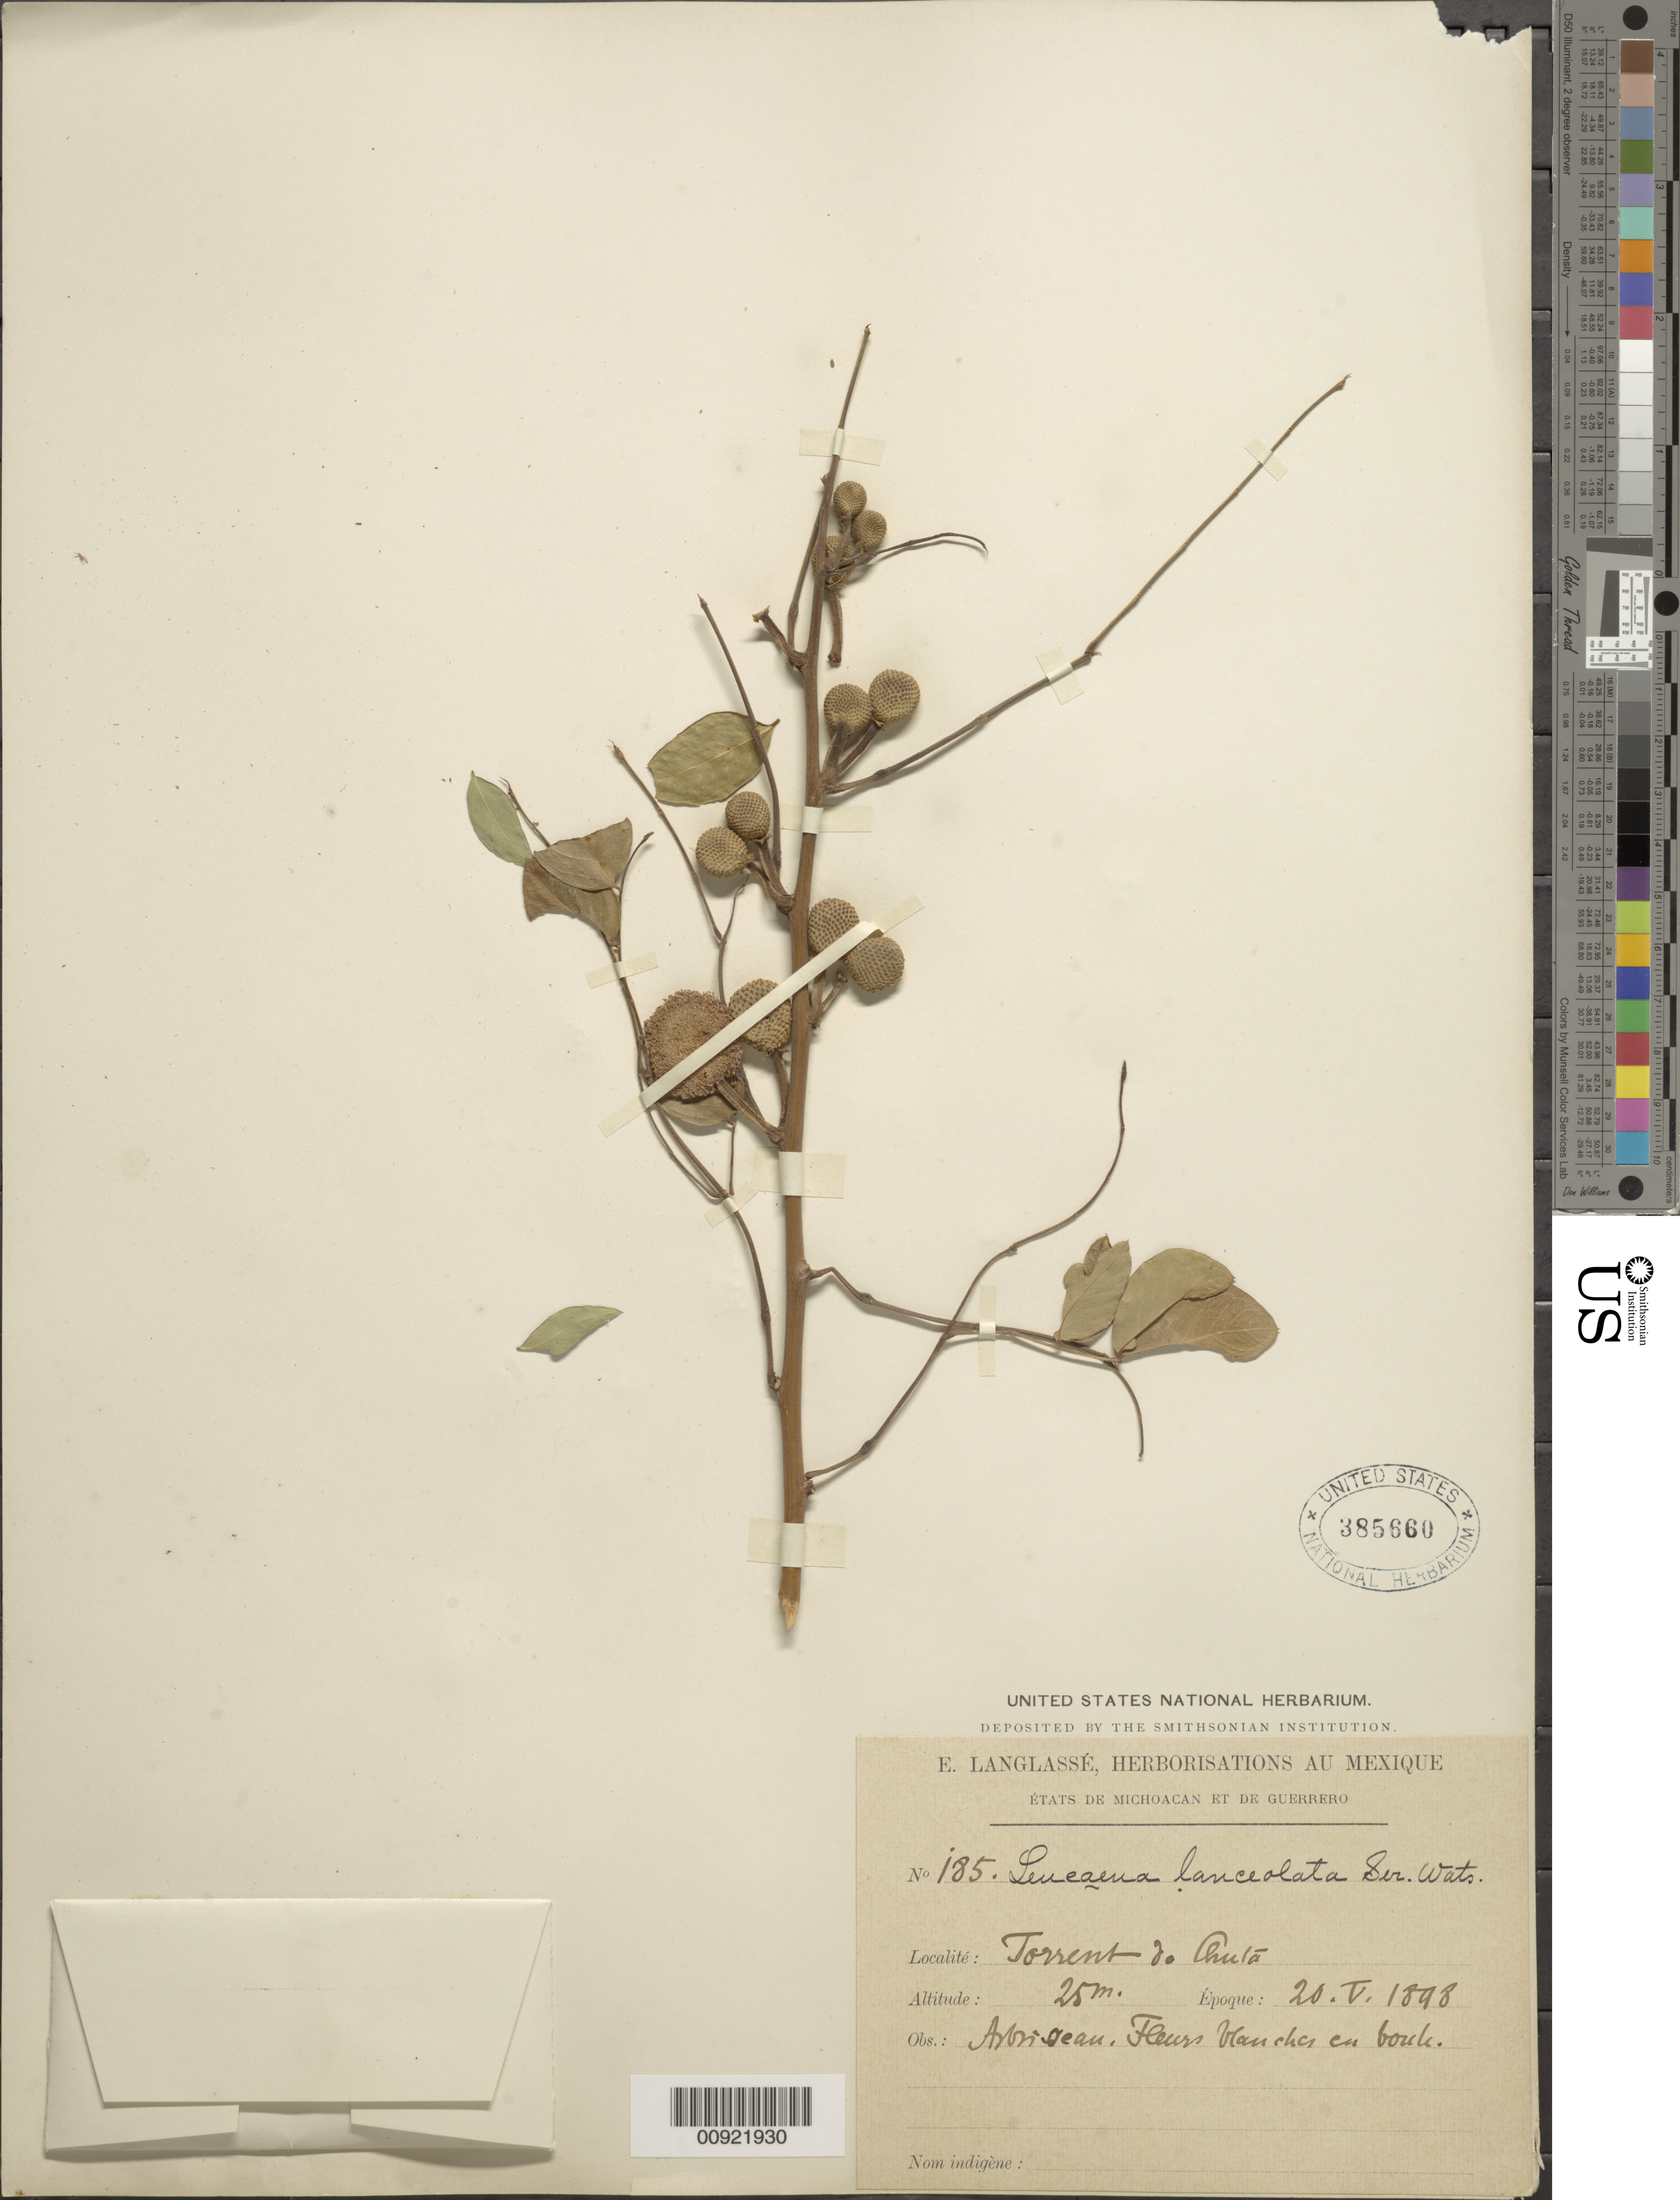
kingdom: Plantae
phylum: Tracheophyta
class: Magnoliopsida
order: Fabales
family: Fabaceae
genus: Leucaena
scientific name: Leucaena lanceolata var. lanceolata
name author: S. Watson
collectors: E. Langlassé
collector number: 185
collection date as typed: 20 May 1898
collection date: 1898-05-20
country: Mexico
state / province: Guerrero / Michoacán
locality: Torrent de Chuta. États de Michoacán et de Guerrero.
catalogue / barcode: US 385660